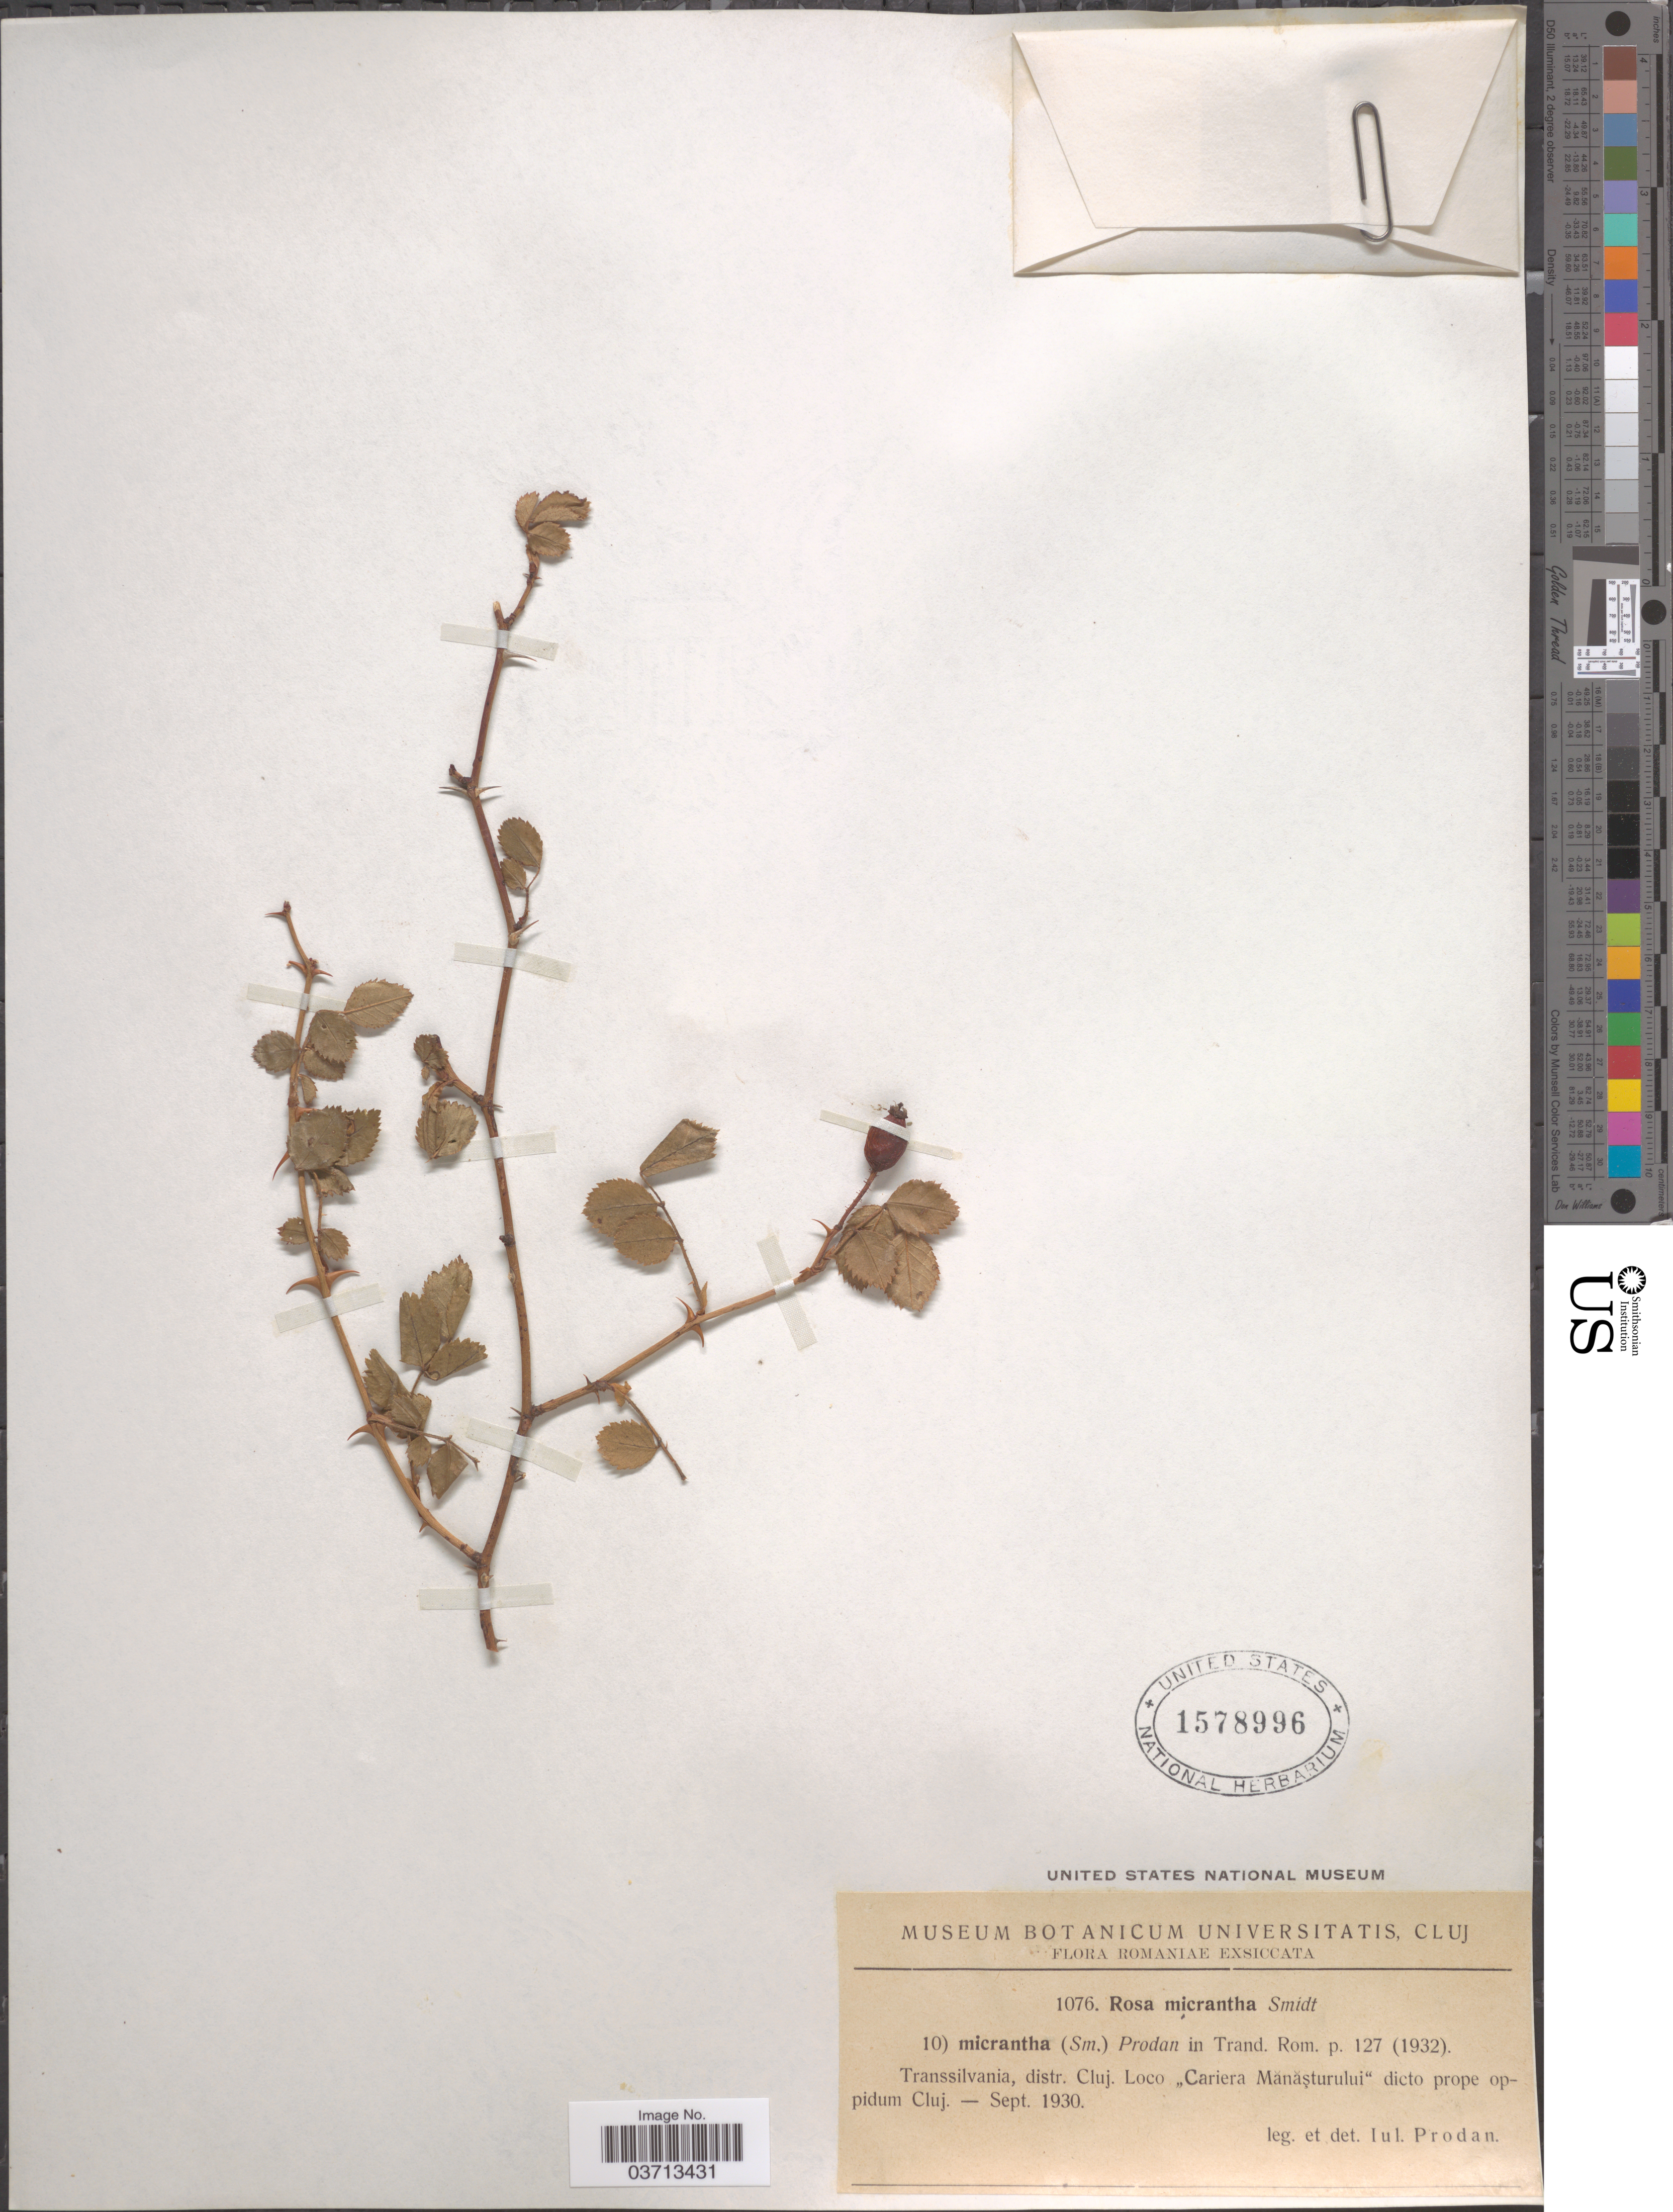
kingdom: Plantae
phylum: Tracheophyta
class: Magnoliopsida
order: Rosales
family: Rosaceae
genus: Rosa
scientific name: Rosa micrantha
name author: Borrer ex Small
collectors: J. Prodan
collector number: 1076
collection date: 1930-09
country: Romania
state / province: Cluj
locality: Transsilvania, distr. Cluj. Loco "Cariera Mănăşturului" dicto prope oppidum Cluj.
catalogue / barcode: US 1578996